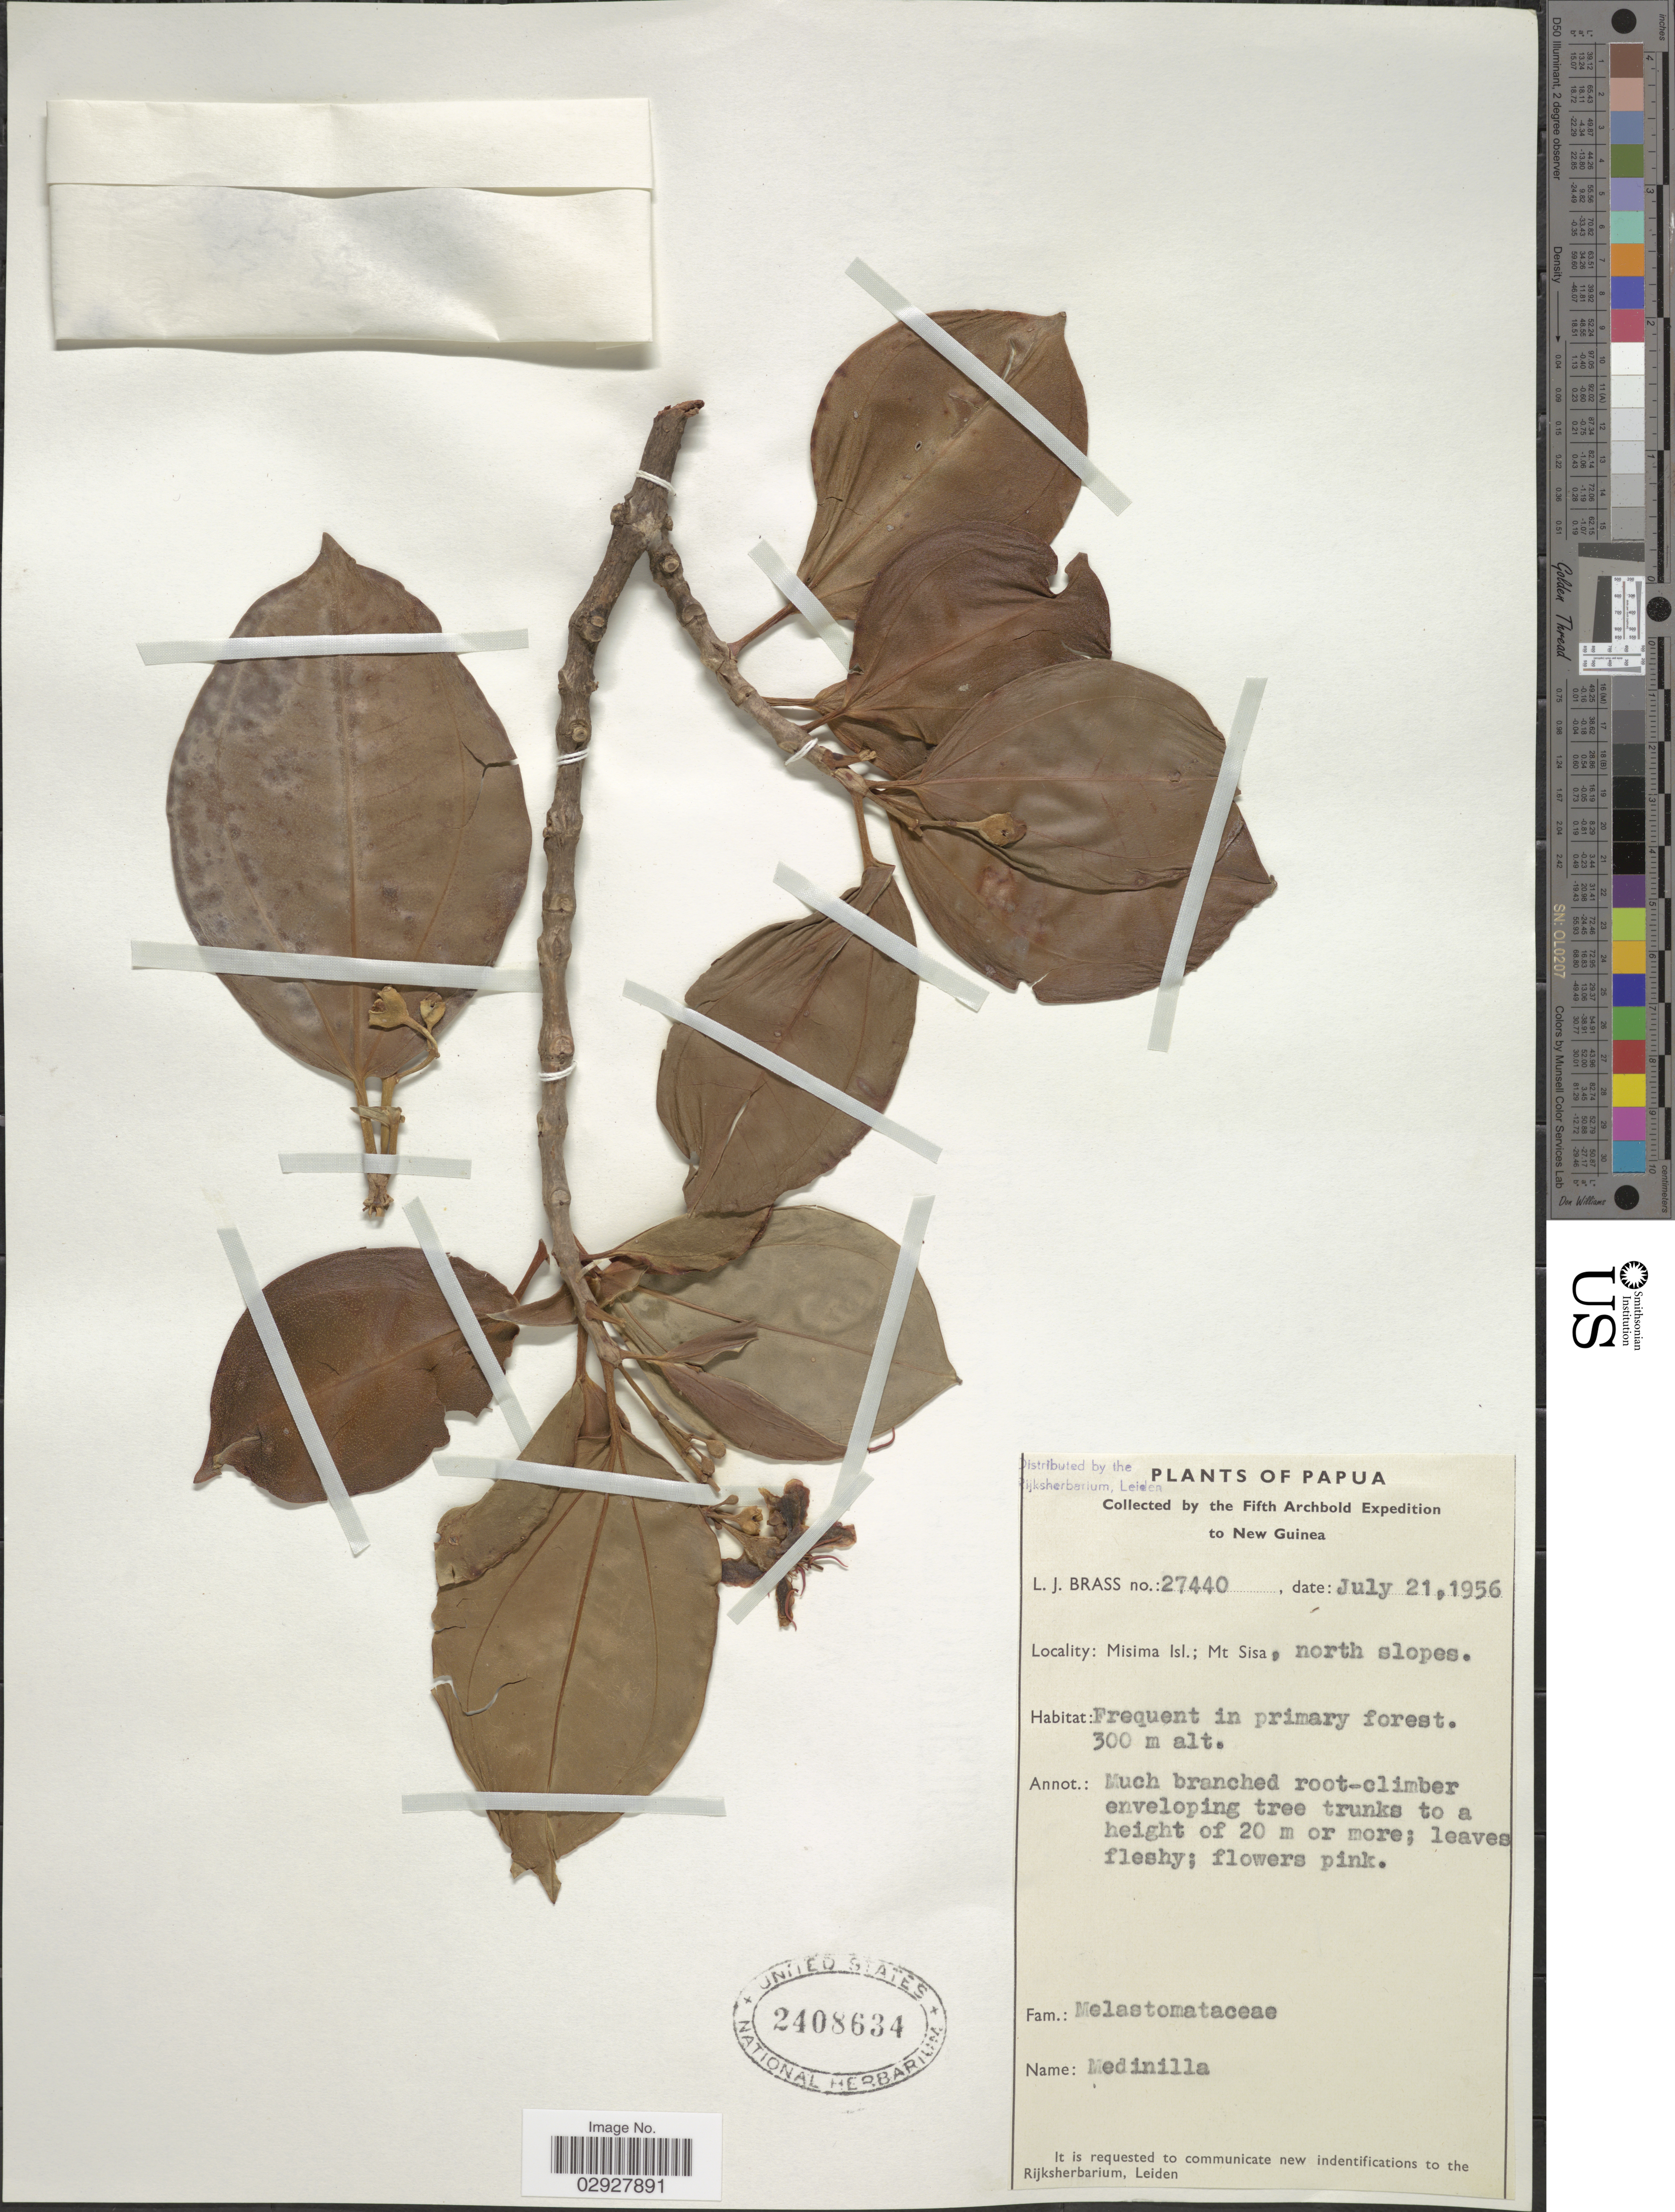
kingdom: Plantae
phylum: Tracheophyta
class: Magnoliopsida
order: Myrtales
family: Melastomataceae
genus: Medinilla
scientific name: Medinilla sp.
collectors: L. J. Brass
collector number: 27440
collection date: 1956-07-21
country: Papua New Guinea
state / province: Milne Bay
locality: Papua, New Guinea, Misima Isl.; Mt. Sisa, north slopes.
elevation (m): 300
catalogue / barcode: US 2408634